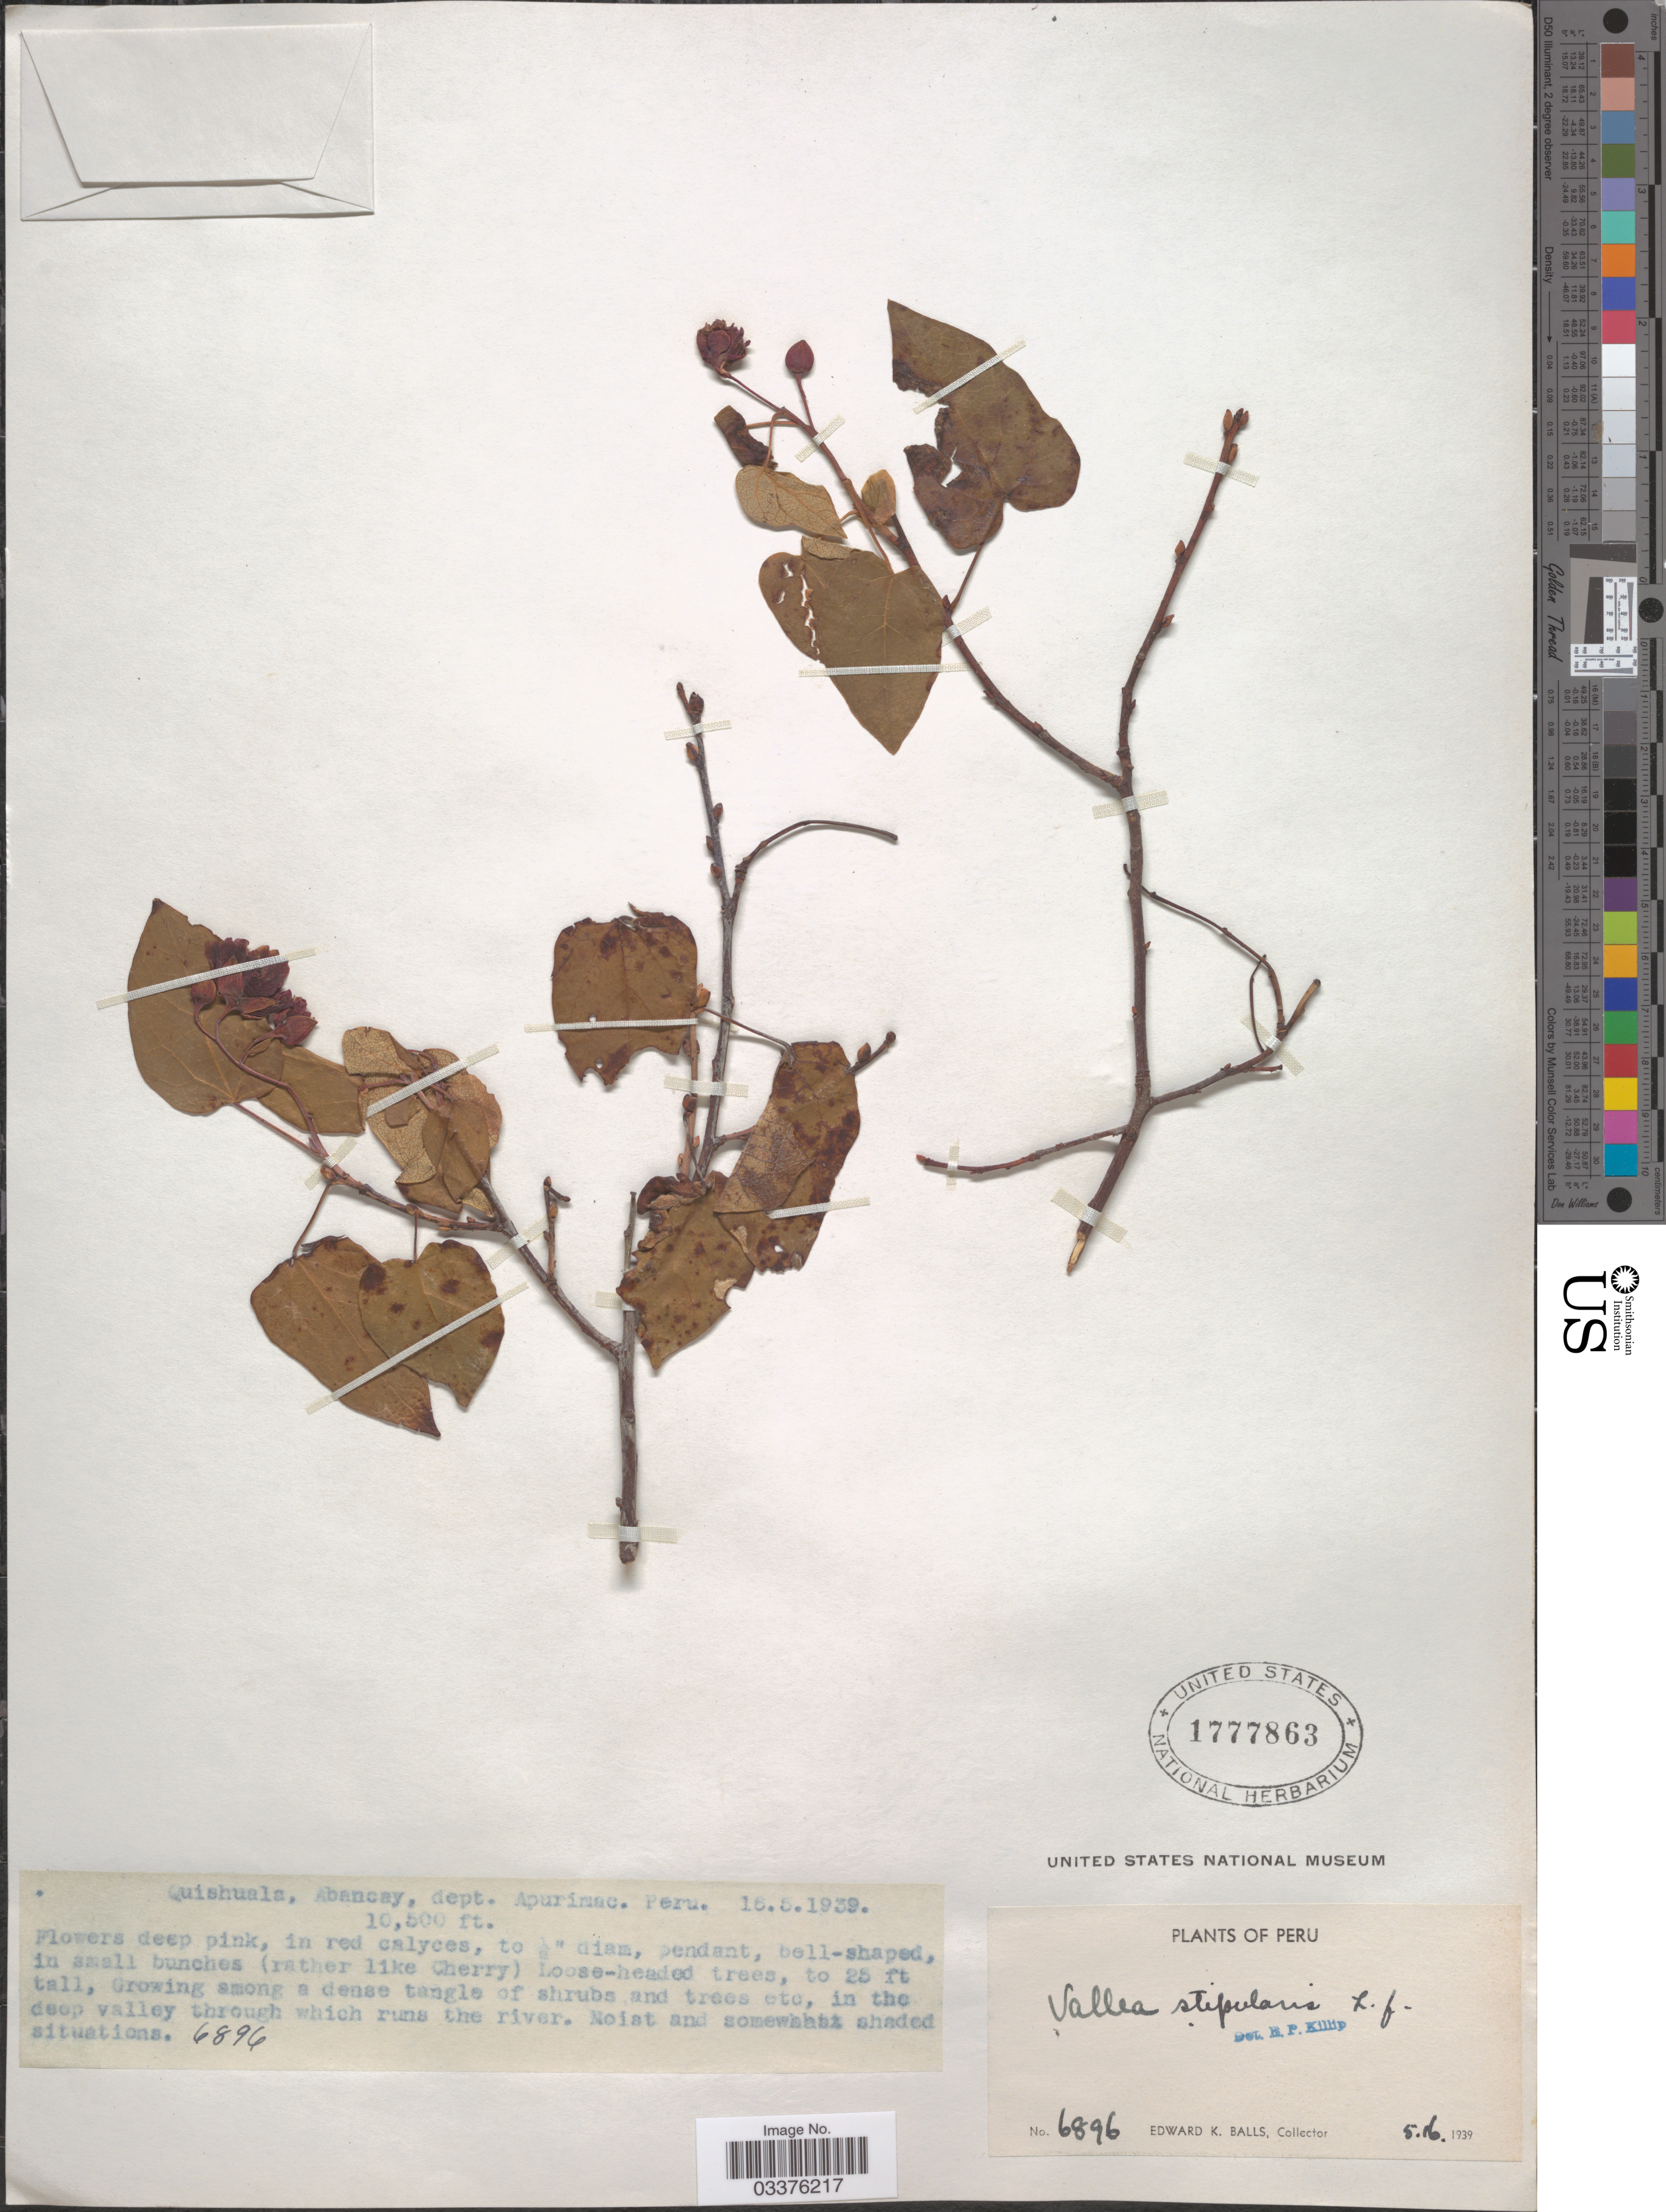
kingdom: Plantae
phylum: Tracheophyta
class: Magnoliopsida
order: Oxalidales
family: Elaeocarpaceae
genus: Vallea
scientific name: Vallea stipularis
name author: L. f.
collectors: E. K. Balls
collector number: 6896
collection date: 1939-05-16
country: Peru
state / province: Apurímac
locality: Quishuala, Abancay, dept. Apurimac.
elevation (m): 3200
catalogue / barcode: US 1777863